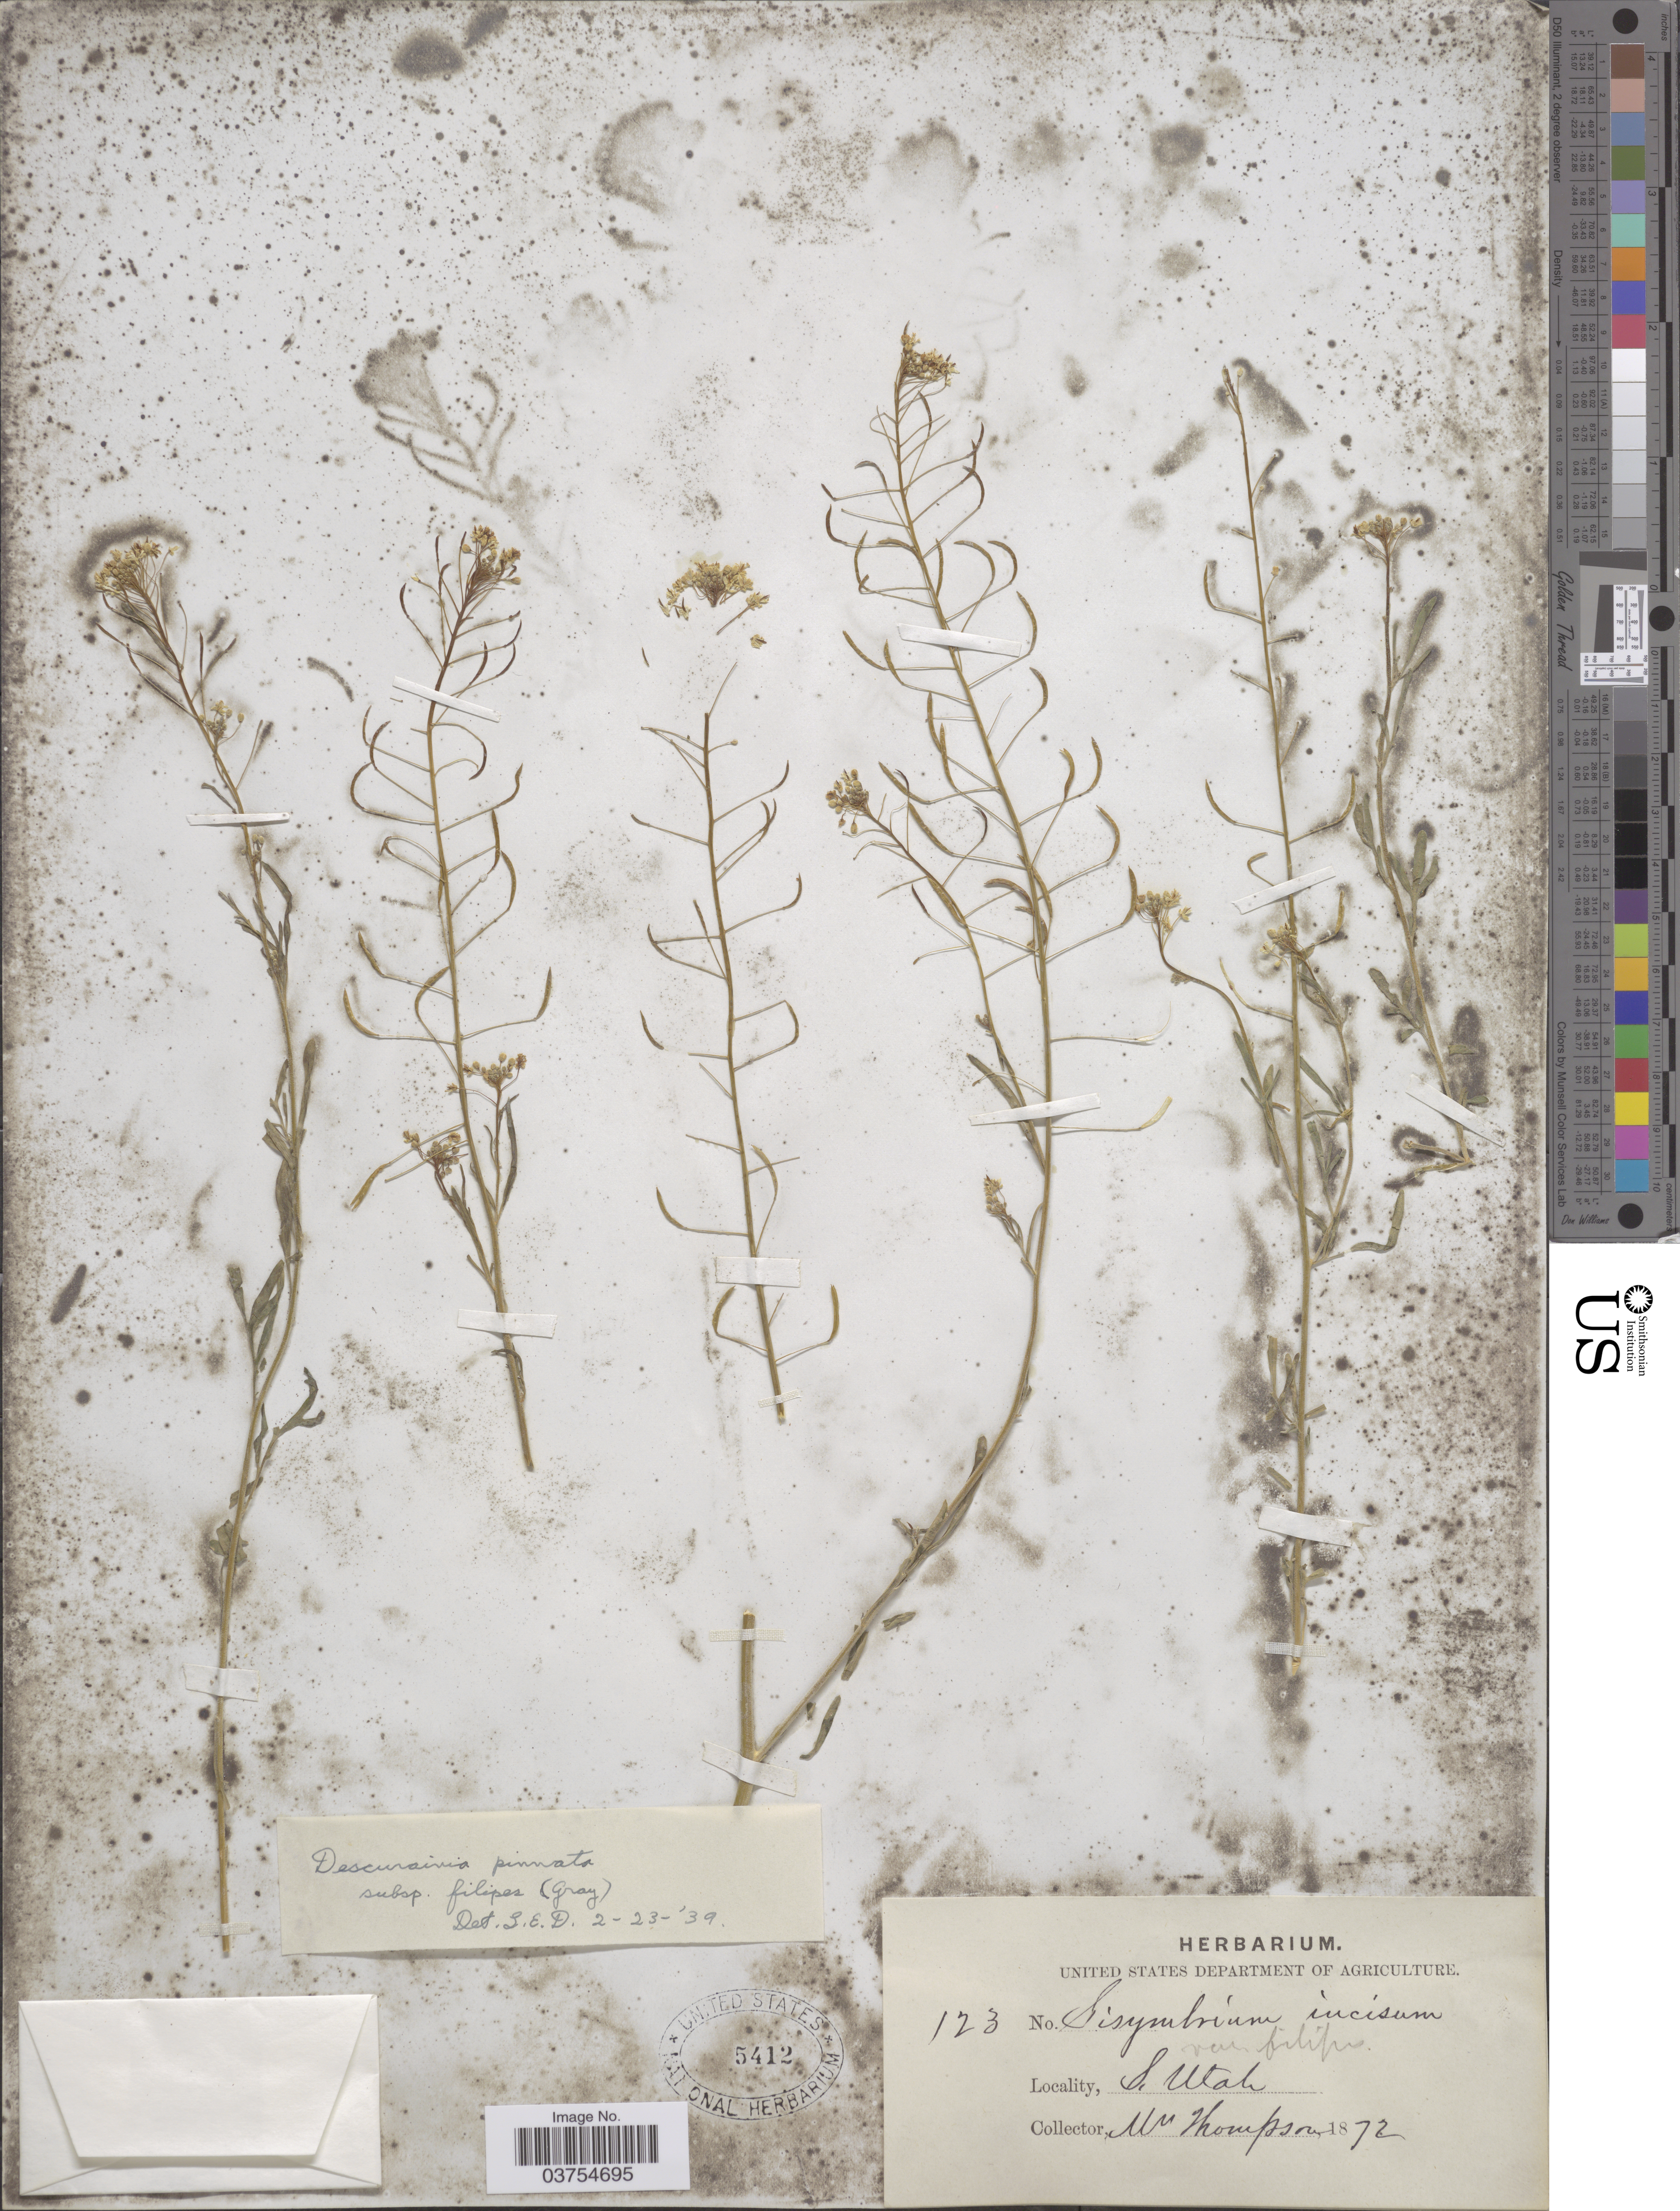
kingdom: Plantae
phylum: Tracheophyta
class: Magnoliopsida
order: Brassicales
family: Brassicaceae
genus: Descurainia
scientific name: Descurainia pinnata subsp. filipes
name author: (A. Gray) Detling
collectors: W. Thompson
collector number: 123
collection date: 1872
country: United States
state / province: Utah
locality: S. Utah.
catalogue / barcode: US 5412